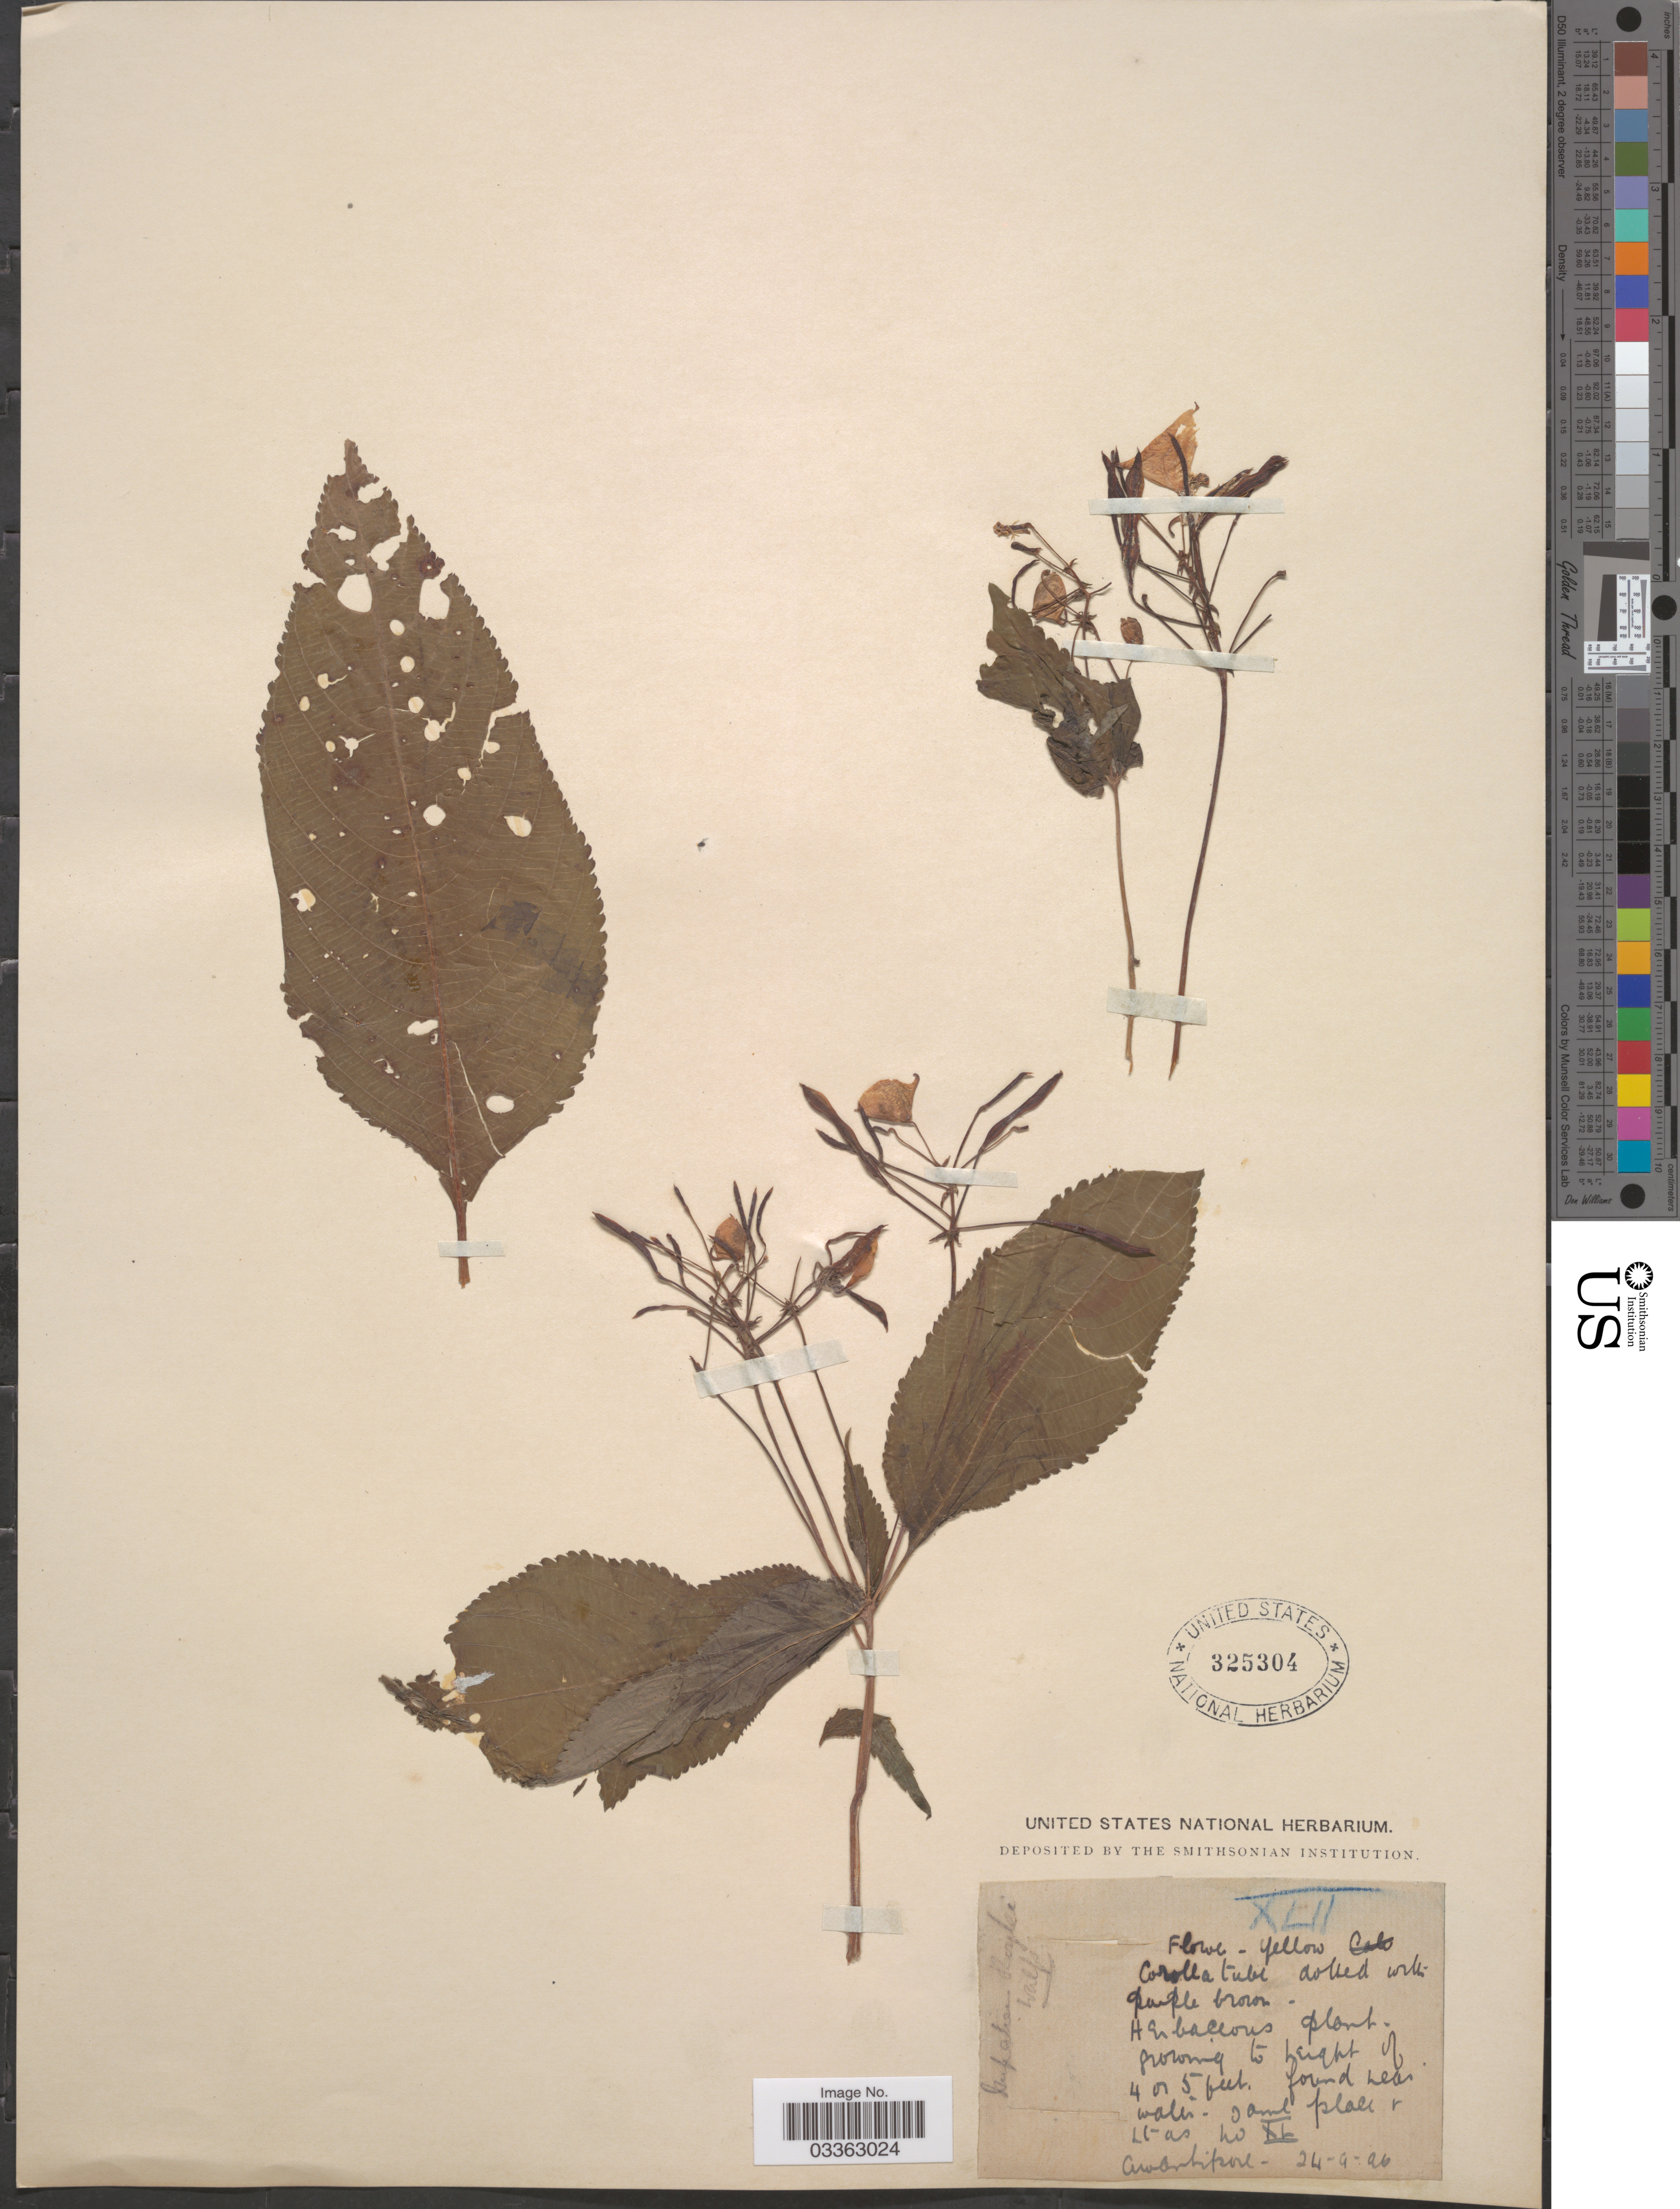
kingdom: Plantae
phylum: Tracheophyta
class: Magnoliopsida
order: Ericales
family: Balsaminaceae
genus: Impatiens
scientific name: Impatiens roylei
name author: Klotzsch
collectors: ex herb. United States National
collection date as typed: Transcribed d/m/y: 24/9/96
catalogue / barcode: US 325304